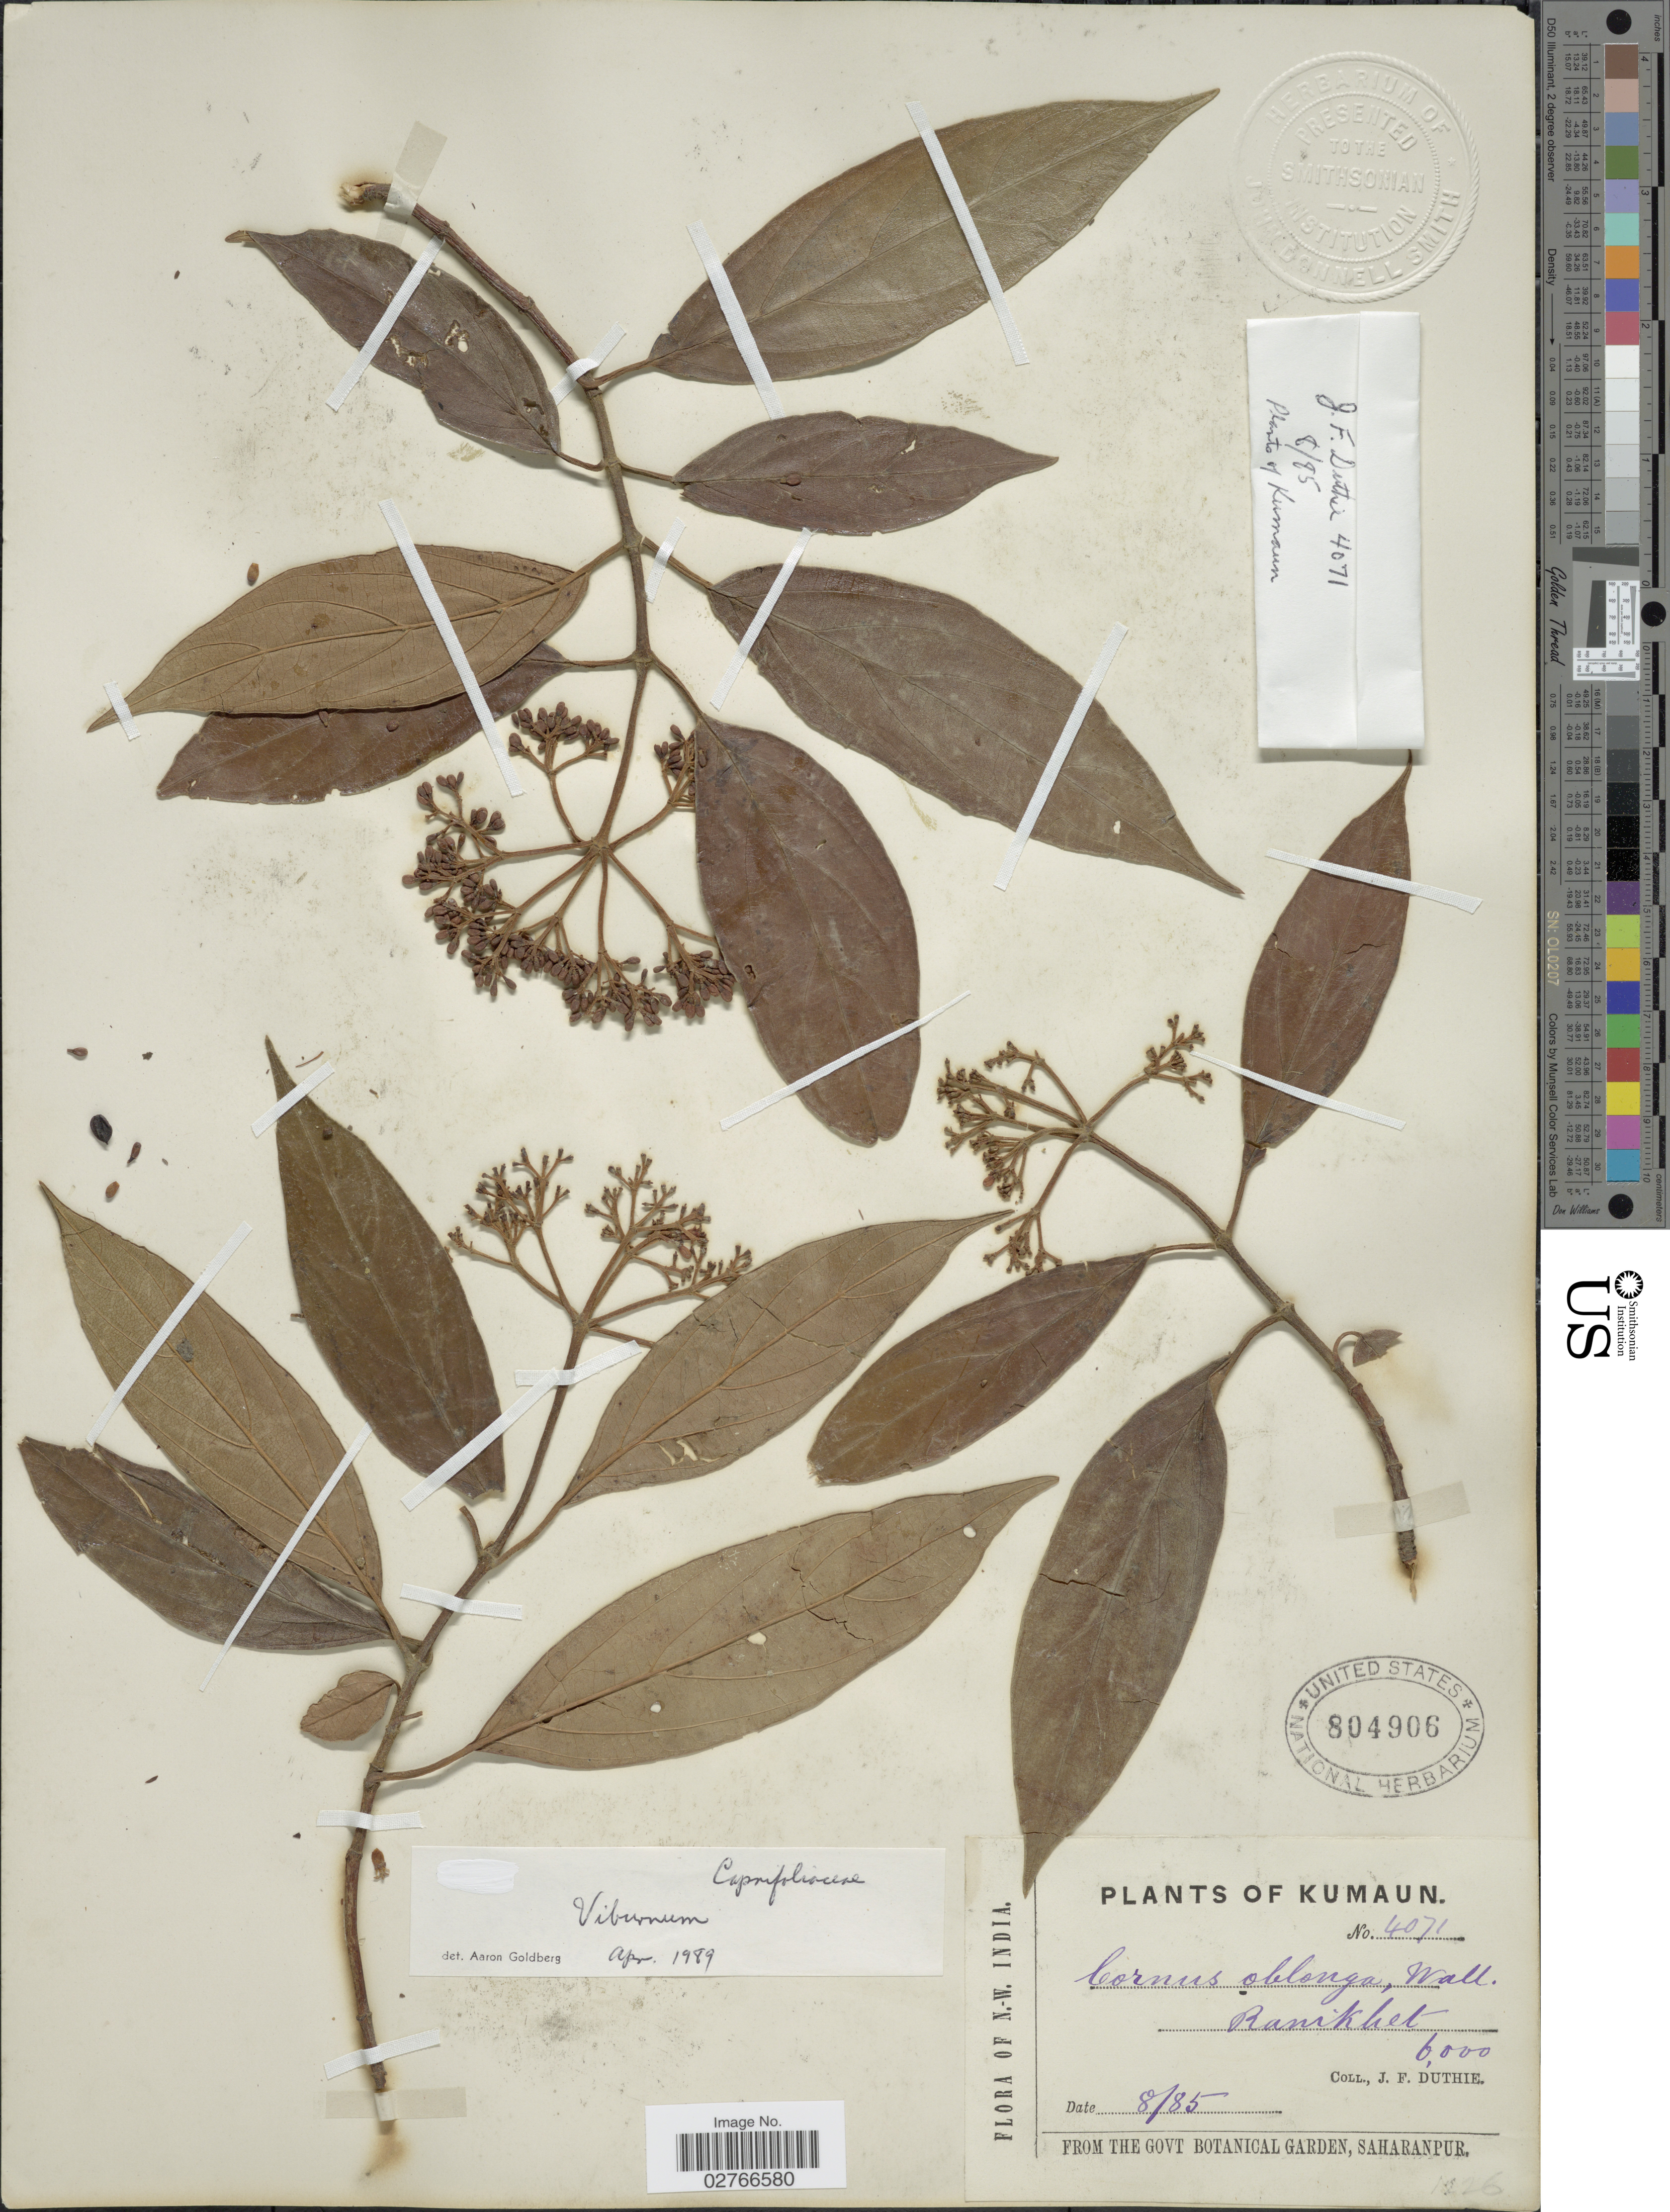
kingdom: Plantae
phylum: Tracheophyta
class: Magnoliopsida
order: Dipsacales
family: Viburnaceae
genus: Viburnum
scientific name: Viburnum sp.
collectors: J. F. Duthie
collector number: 4071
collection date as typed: Transcribed d/m/y: /8/85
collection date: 1885-08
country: India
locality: N.-W. India. Kumaun. Ranikhet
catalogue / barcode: US 804906